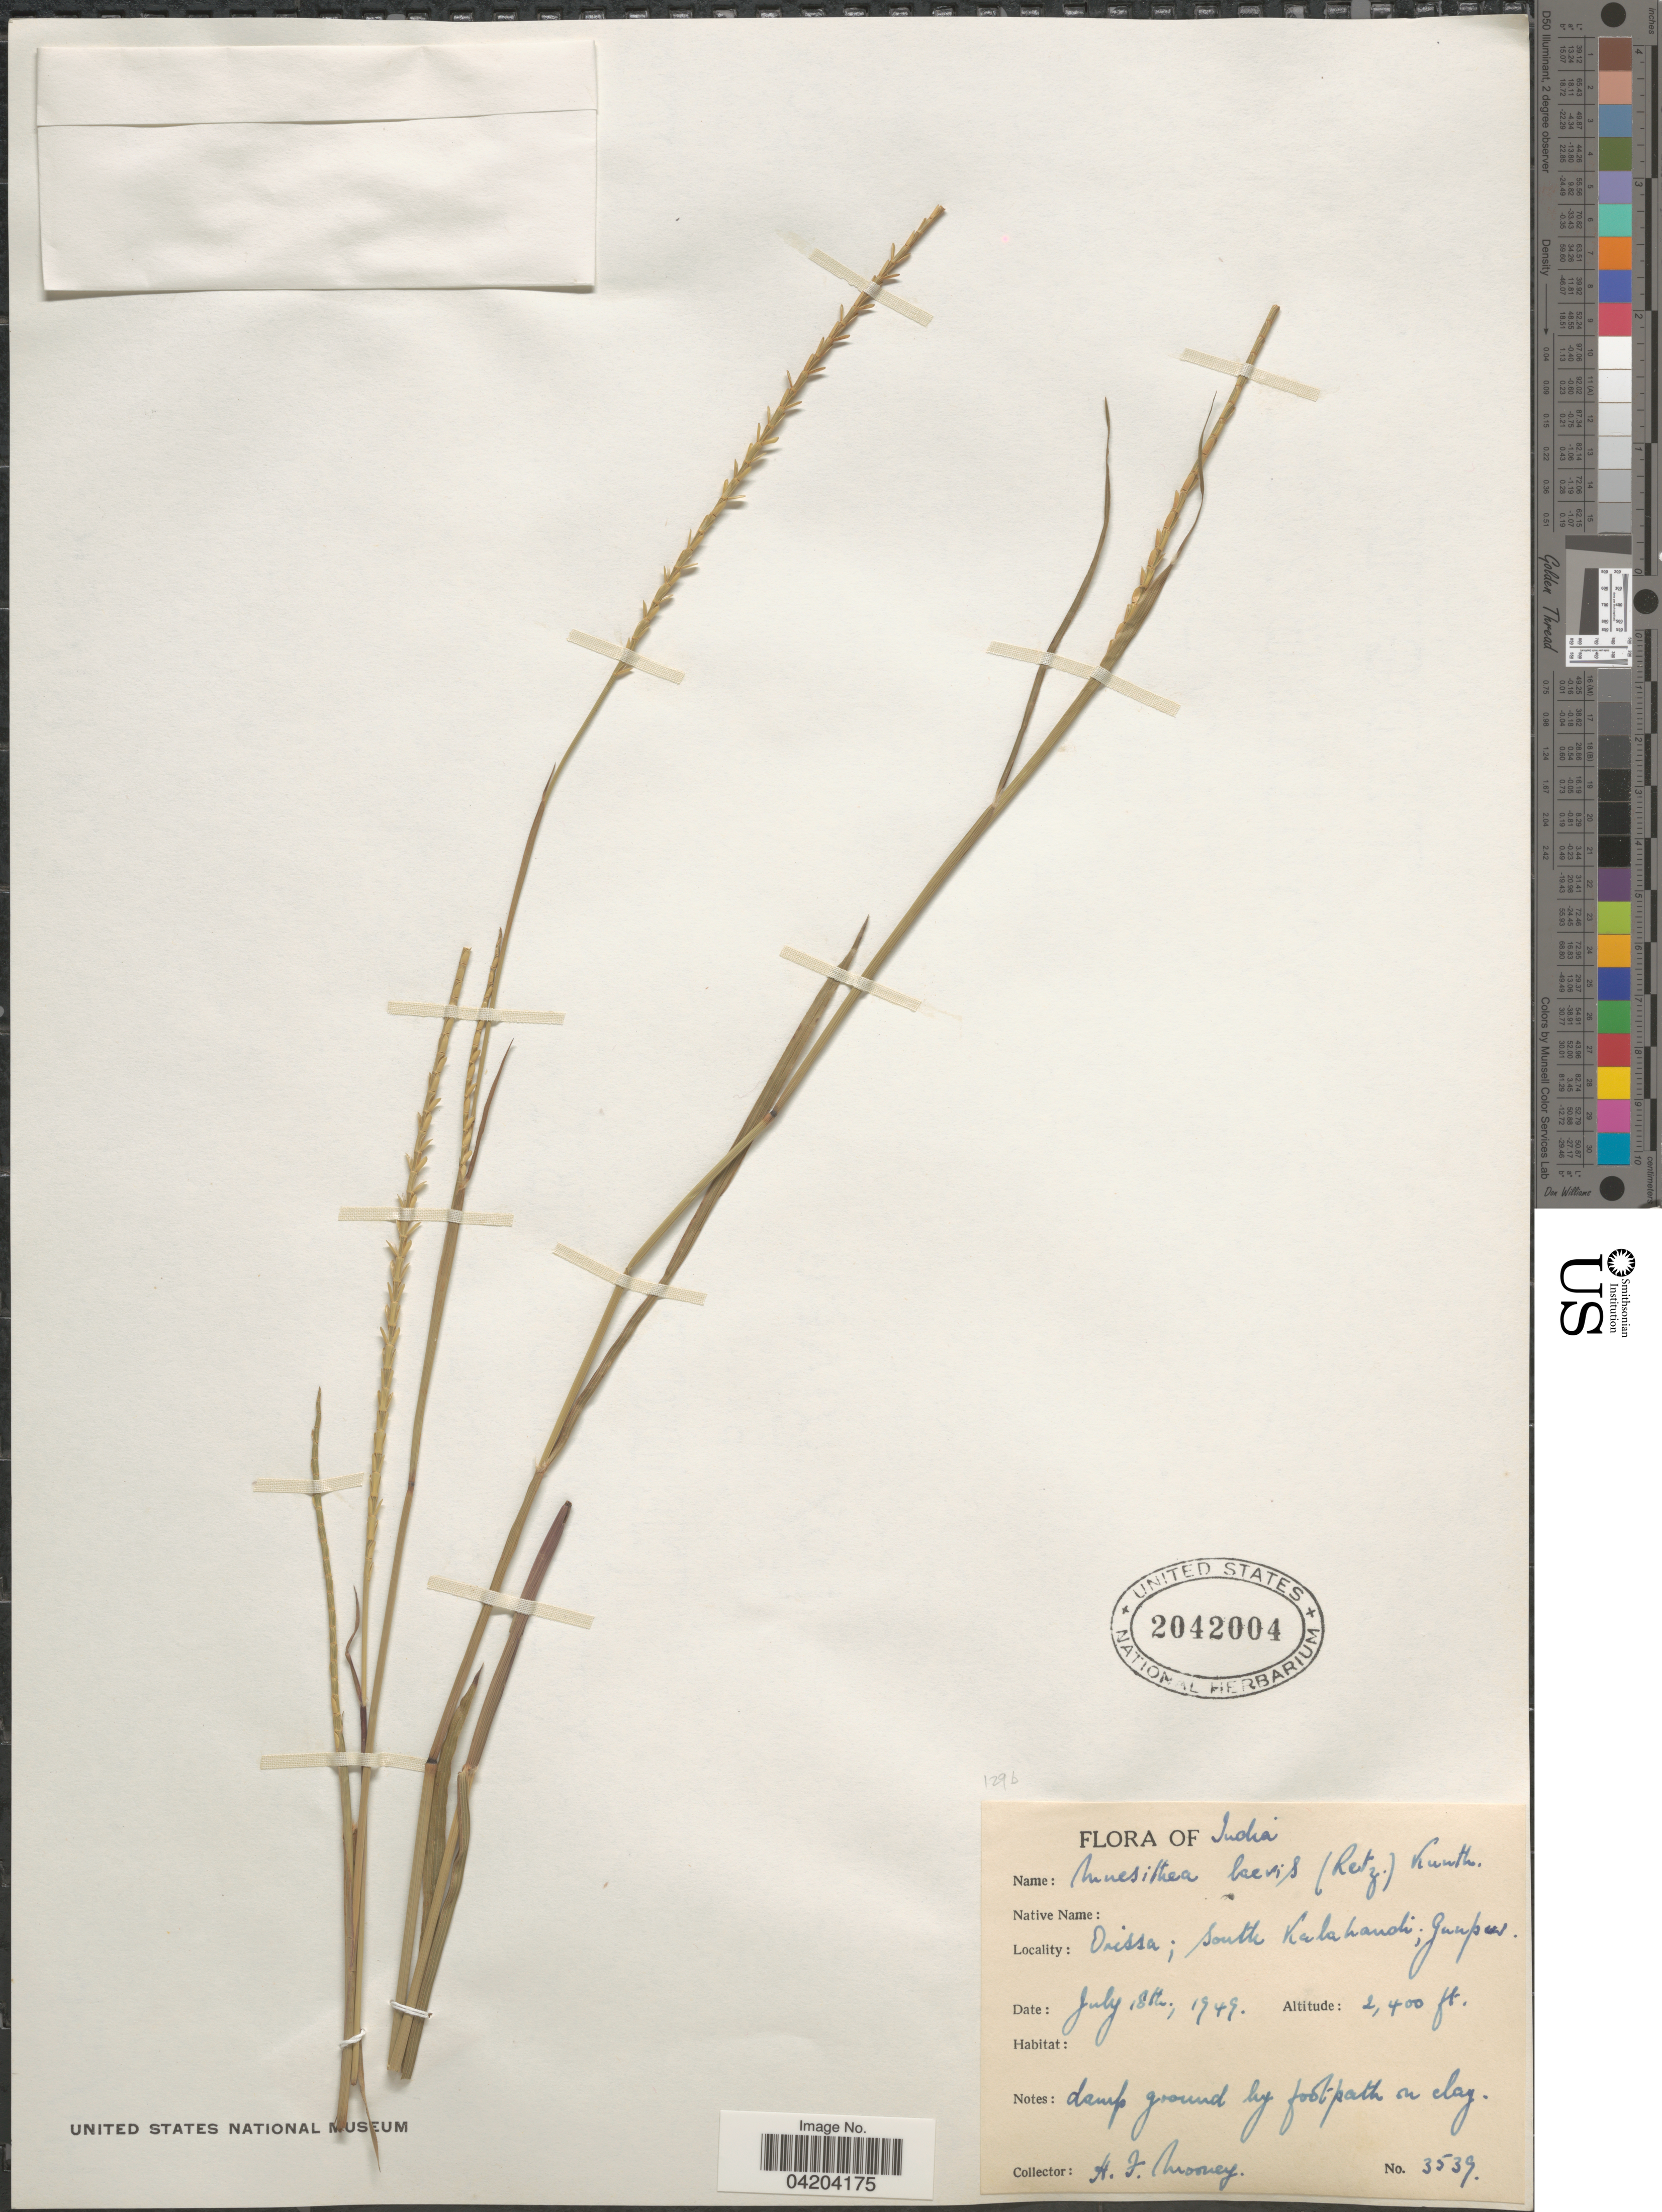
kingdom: Plantae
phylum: Tracheophyta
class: Liliopsida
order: Poales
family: Poaceae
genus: Mnesithea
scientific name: Mnesithea laevis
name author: (Retz.) Kunth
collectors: H. Mooney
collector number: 3539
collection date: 1949-07-18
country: India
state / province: Orissa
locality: South Kalahandi; Gunpur.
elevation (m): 732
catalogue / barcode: US 2042004